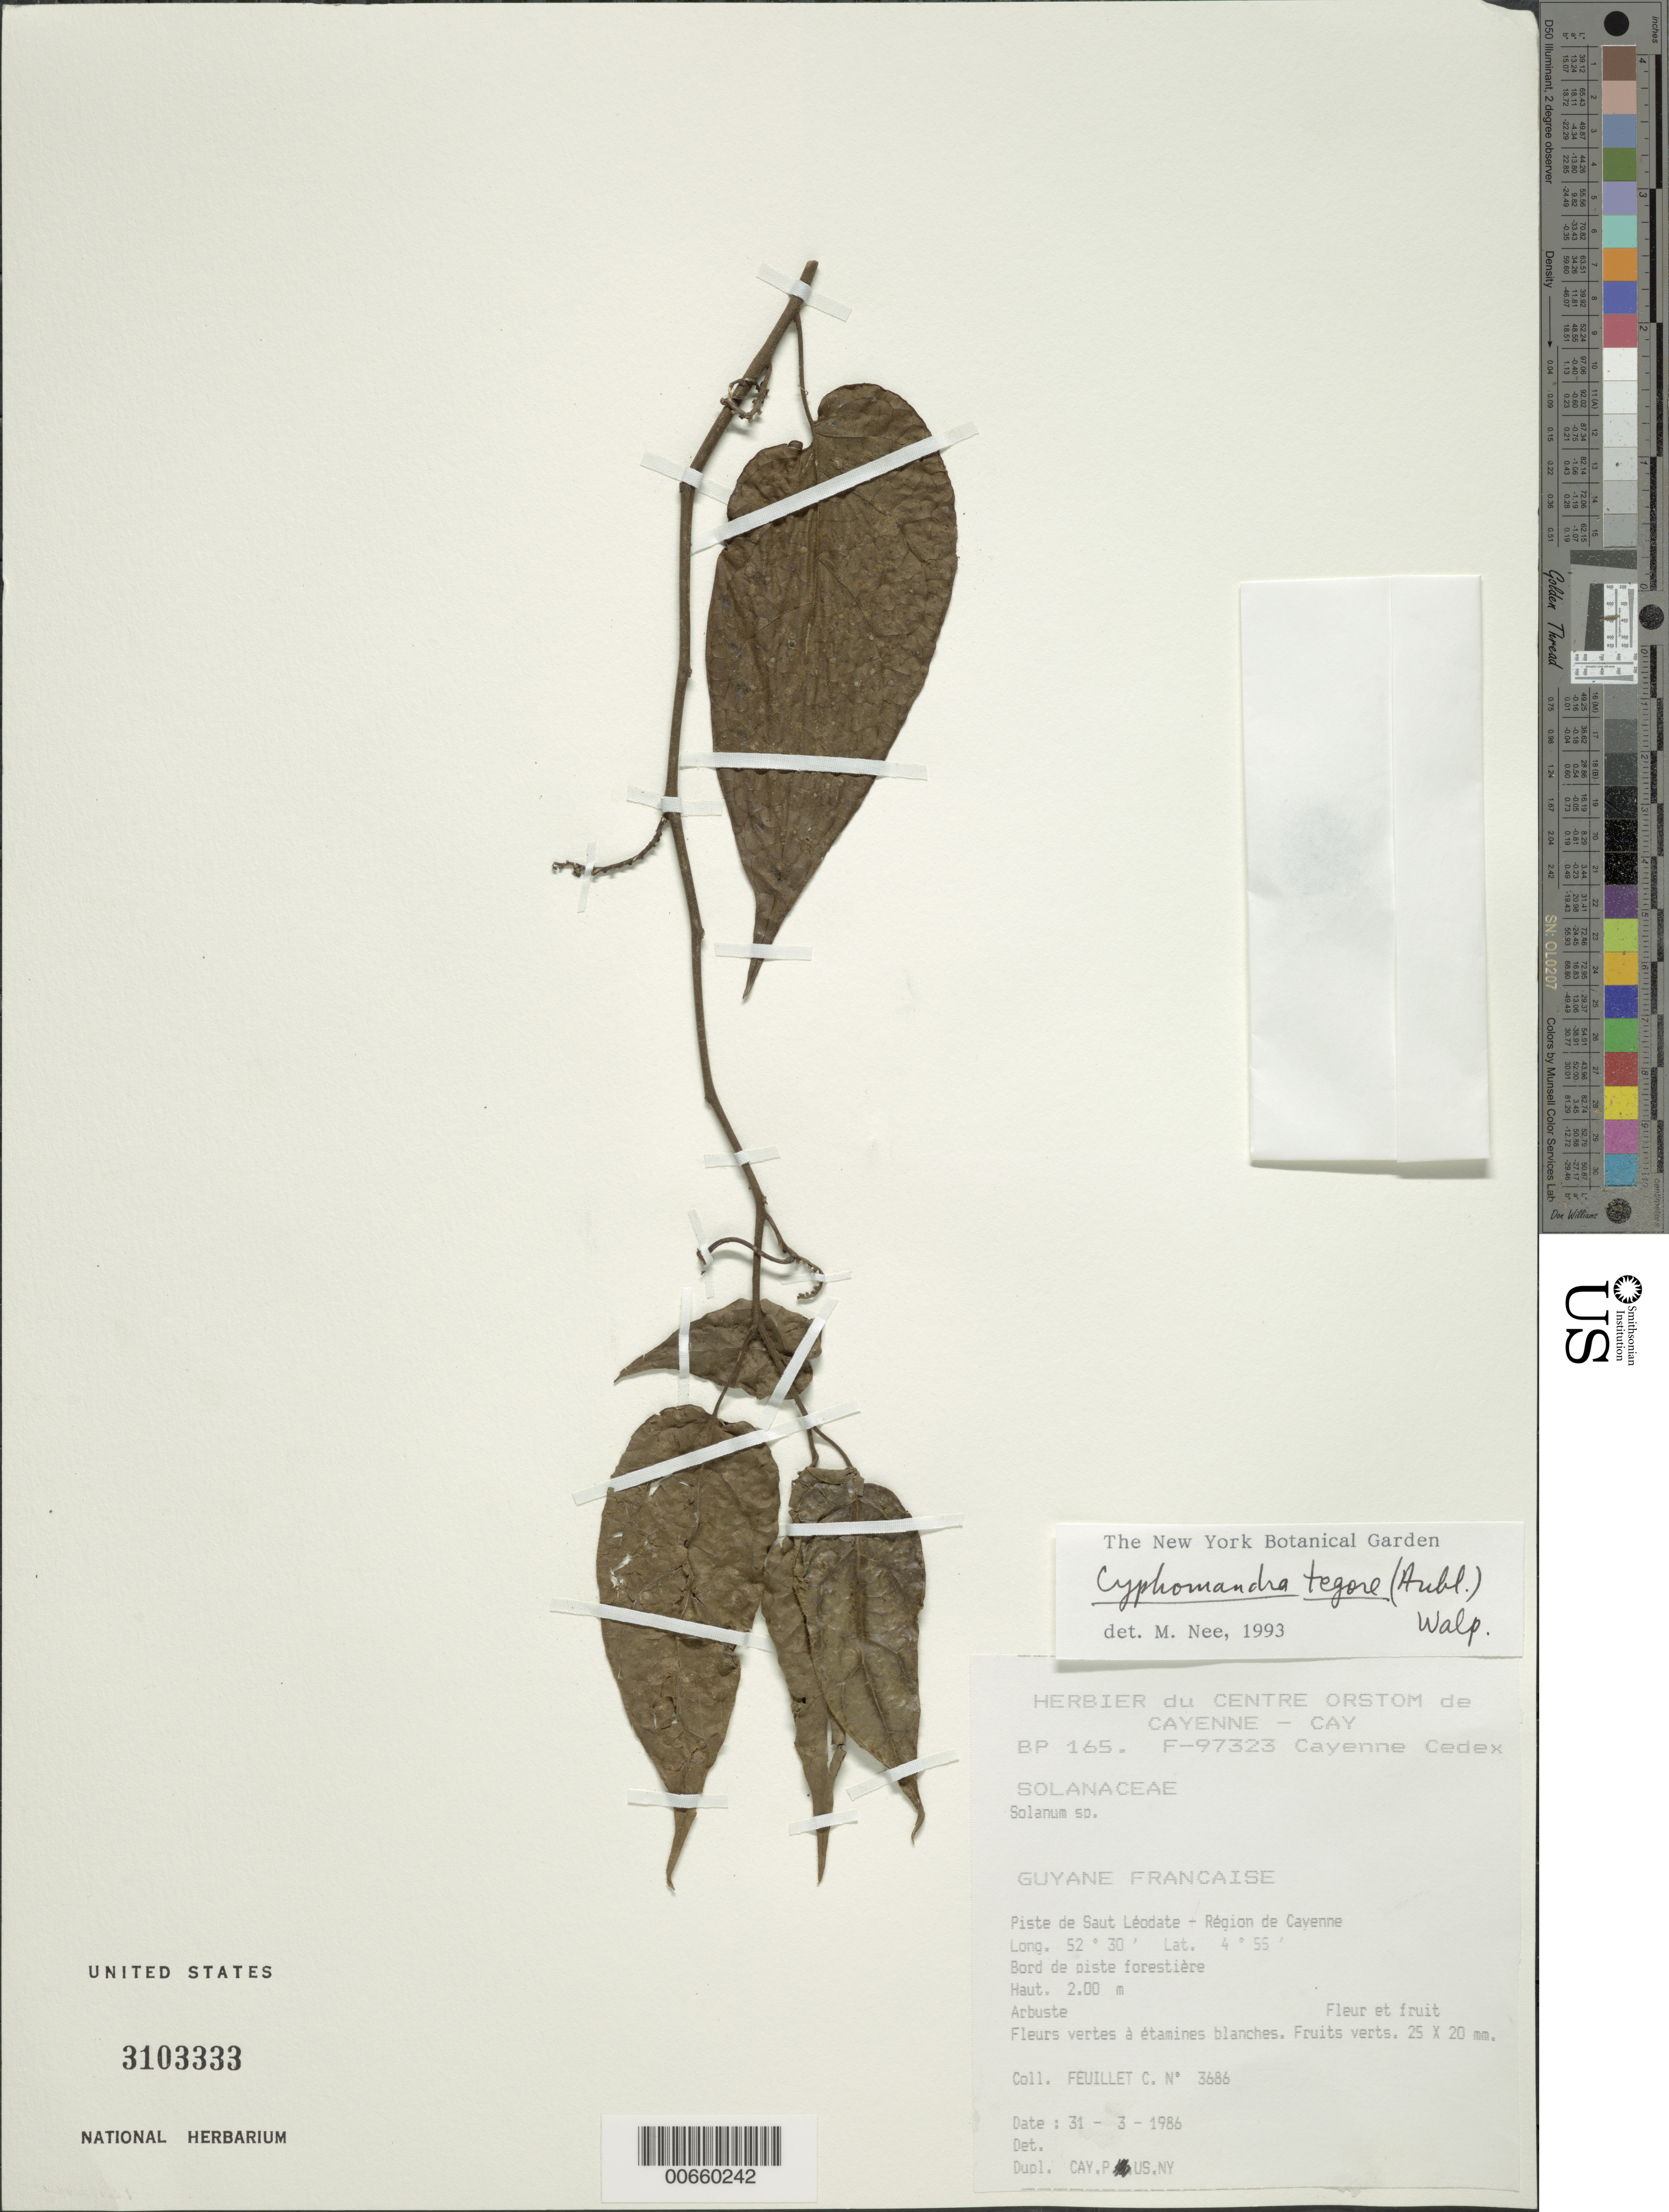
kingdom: Plantae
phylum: Tracheophyta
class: Magnoliopsida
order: Solanales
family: Solanaceae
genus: Cyphomandra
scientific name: Cyphomandra tegore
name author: (Aubl.) Walp.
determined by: Nee, Michael H.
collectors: C. Feuillet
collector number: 3686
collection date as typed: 31-Mar-86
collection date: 1986-03-31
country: French Guiana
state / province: Cayenne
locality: Cayenne, vic., Piste Forestière de Saut Léodate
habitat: Bord de piste forestière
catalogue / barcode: US 3103333